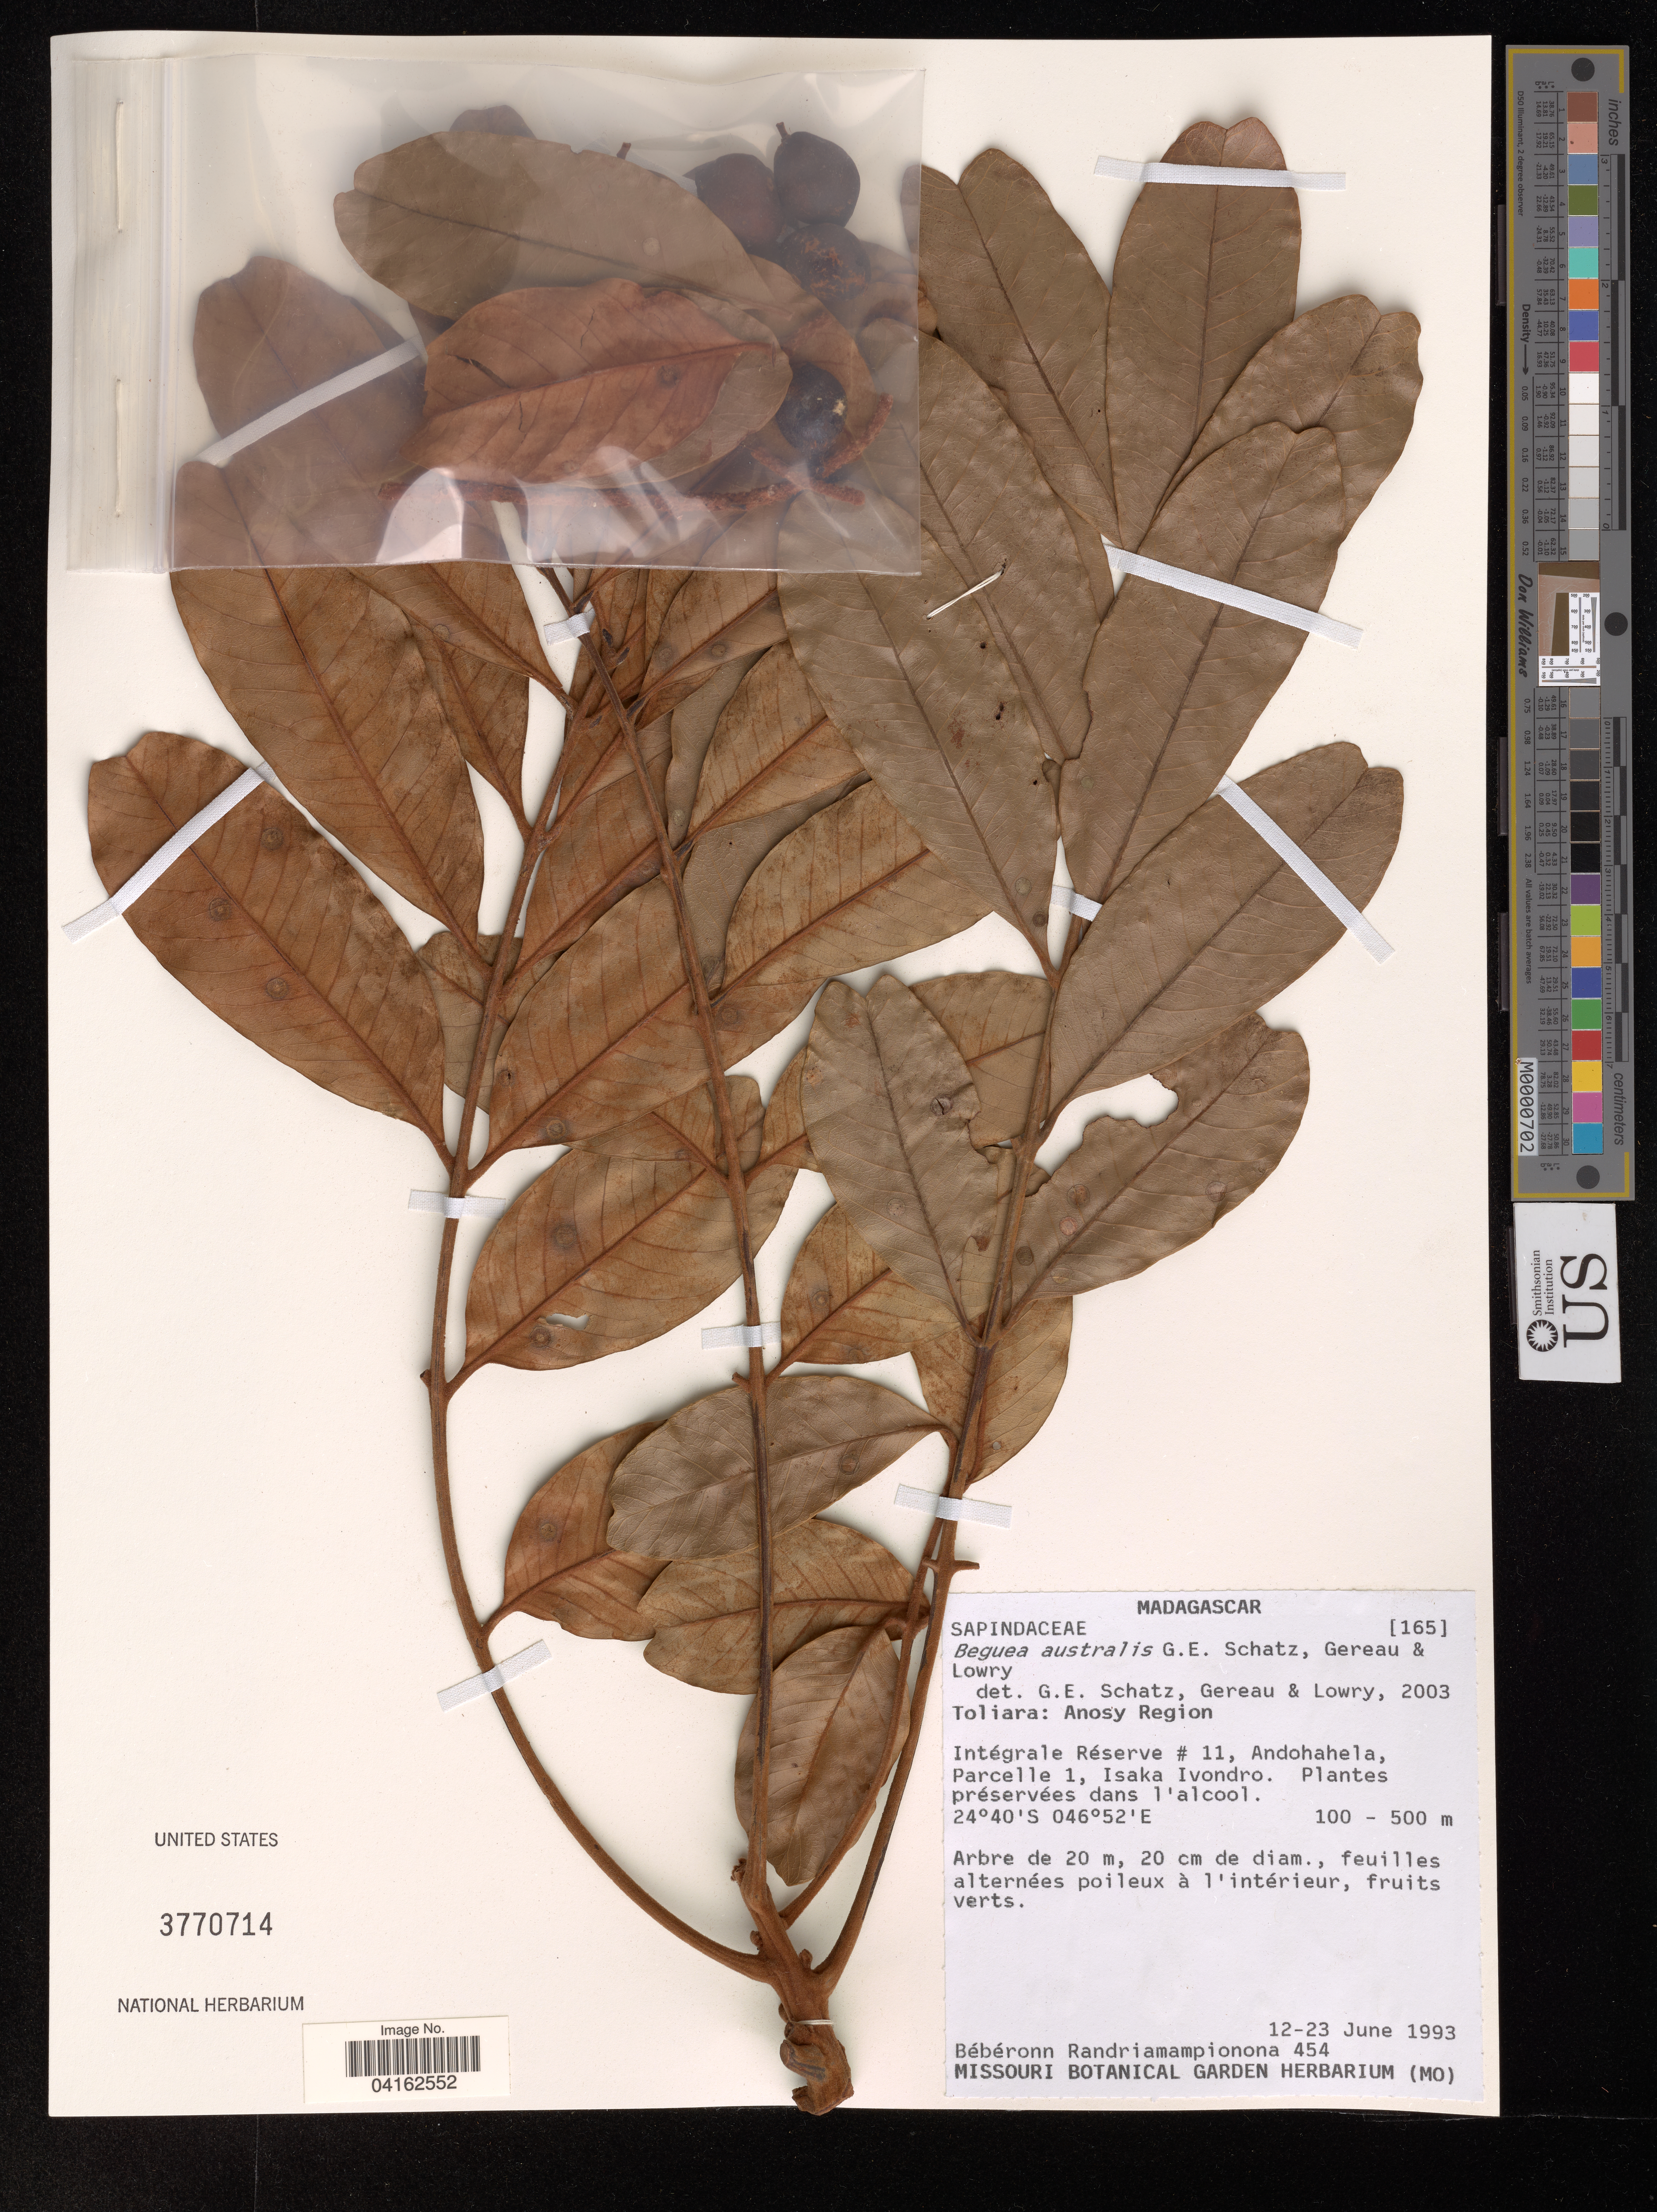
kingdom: Plantae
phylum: Tracheophyta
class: Magnoliopsida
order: Sapindales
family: Sapindaceae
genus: Beguea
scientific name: Beguea australis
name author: G.E. Schatz et al.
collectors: B. Randriamampionona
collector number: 454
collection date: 1993-06-12/1993-06-23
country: Madagascar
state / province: Toliara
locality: Anosy Region. Intégrale Réserve # 11, Andohahela, Parcelle 1, Isaka Ivondro.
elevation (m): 100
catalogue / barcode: US 3770714